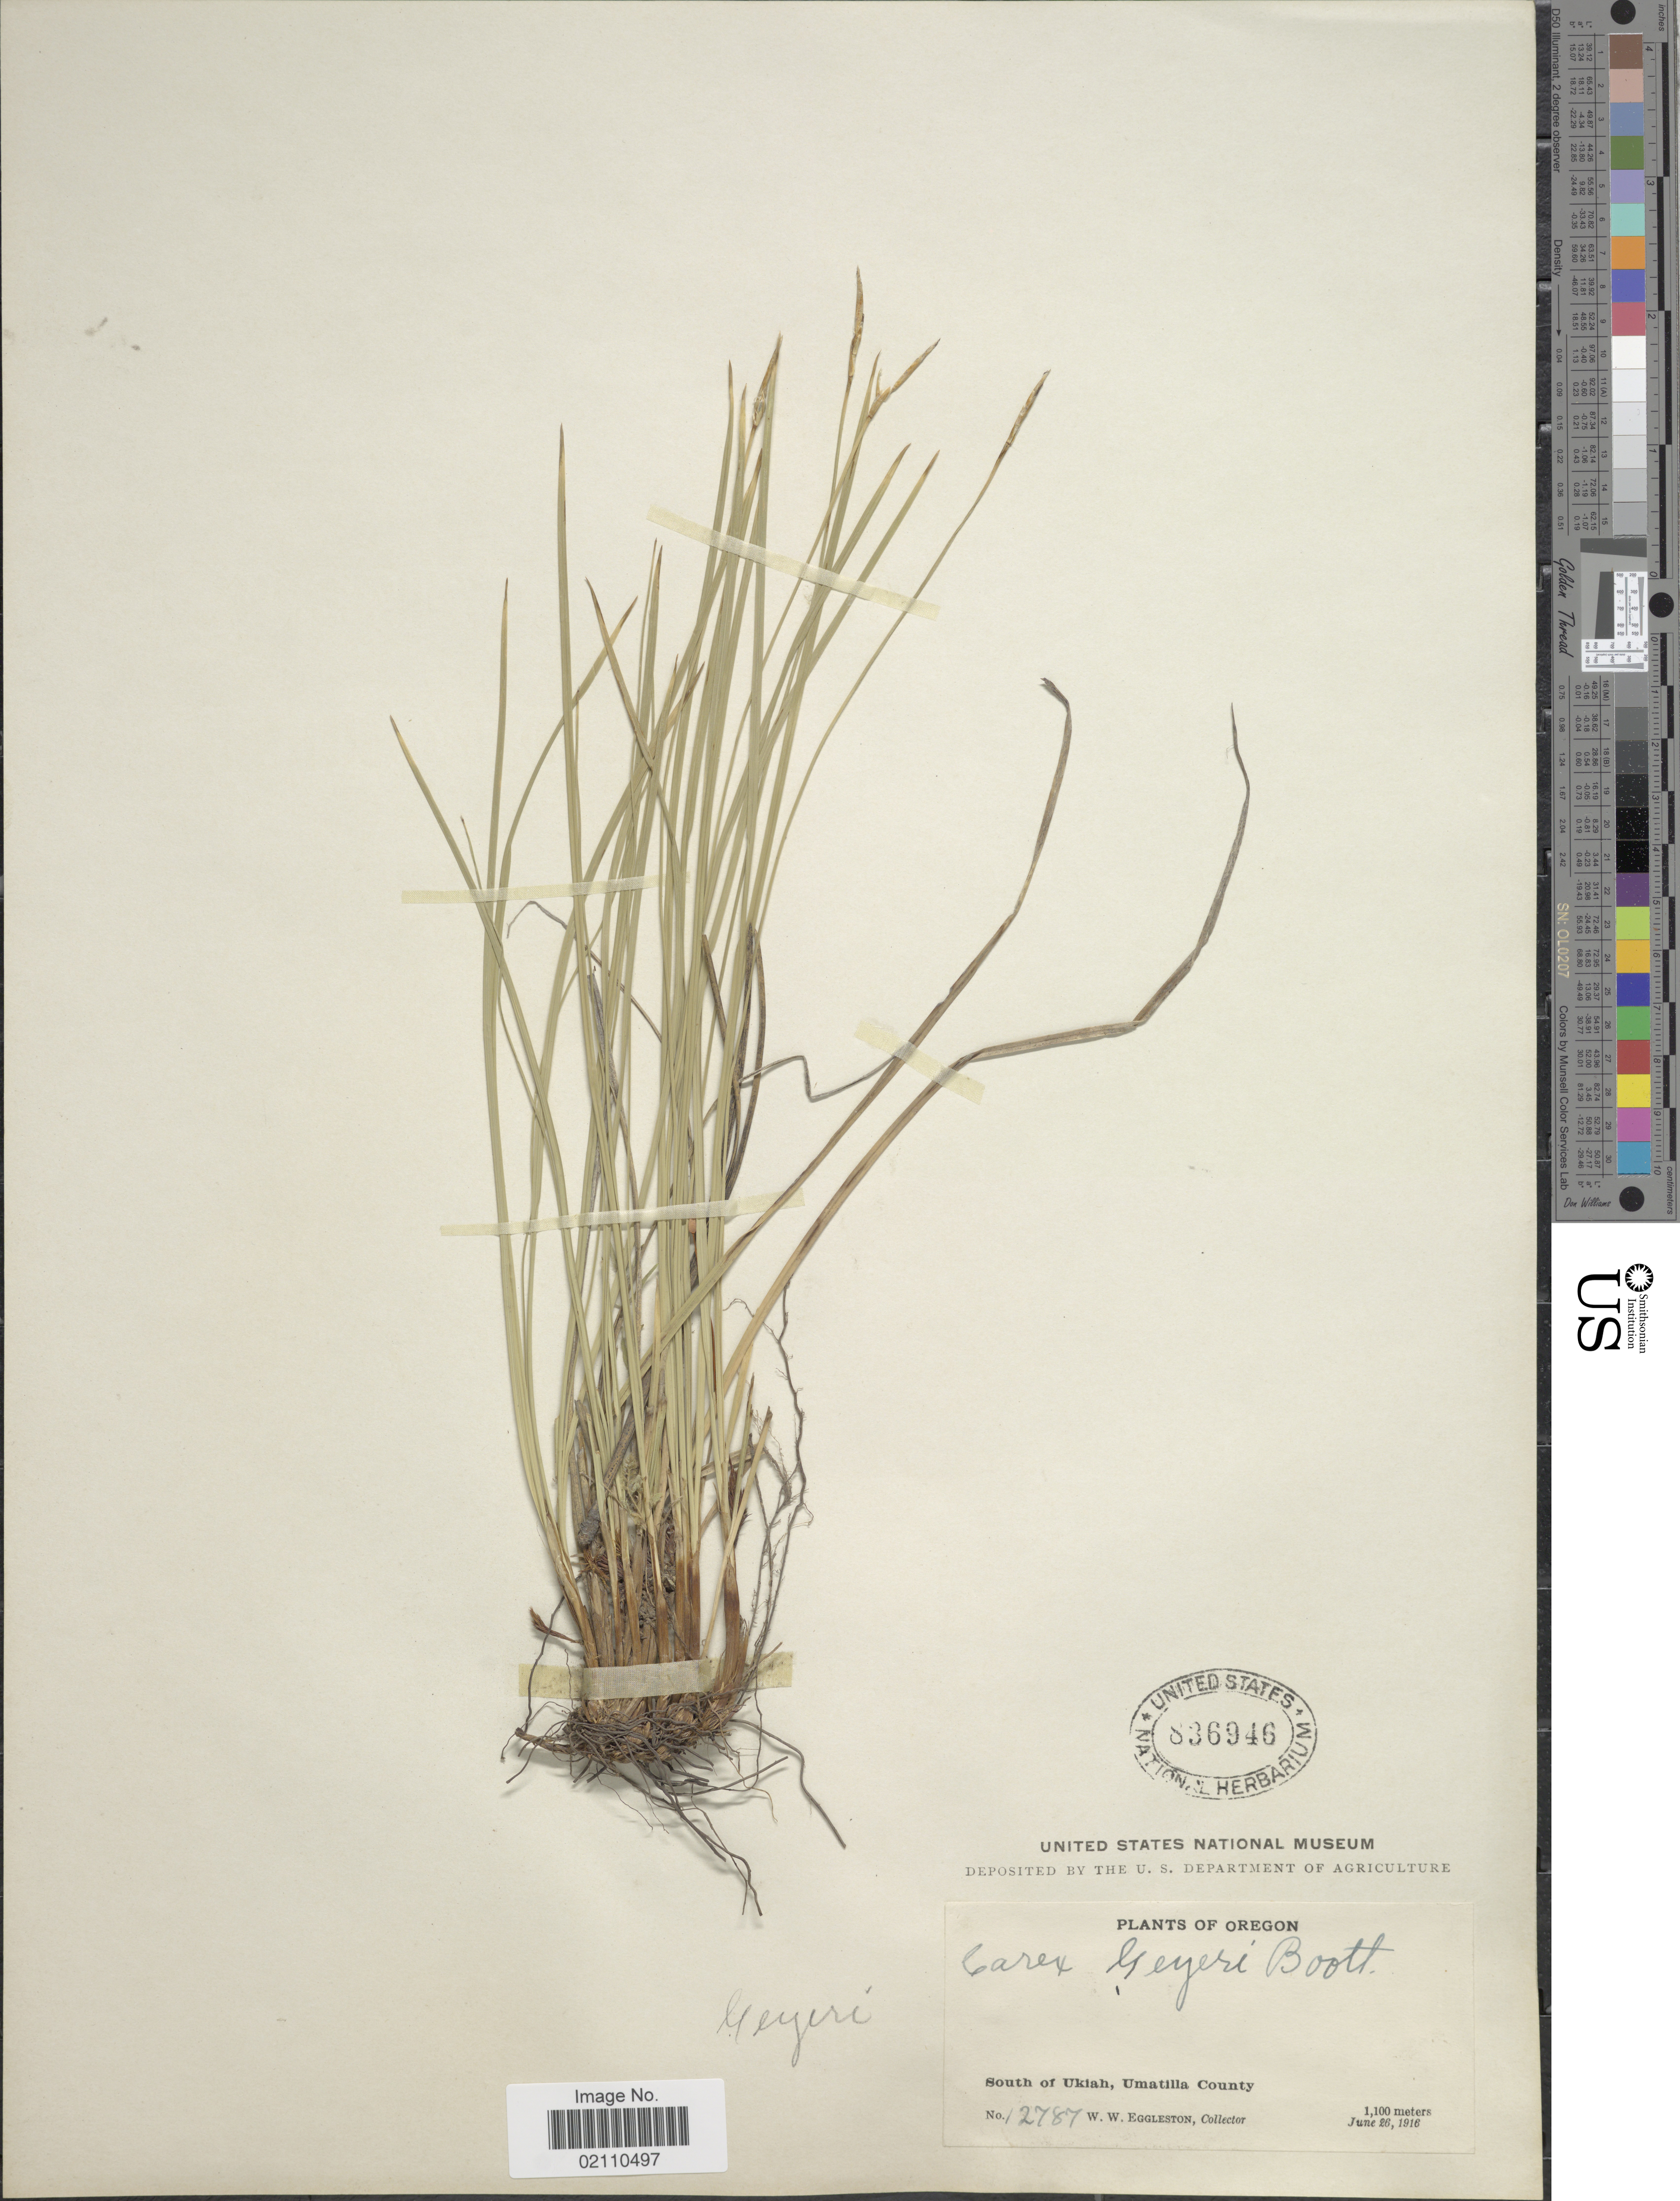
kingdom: Plantae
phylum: Tracheophyta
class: Liliopsida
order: Poales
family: Cyperaceae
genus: Carex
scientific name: Carex geyeri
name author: Boott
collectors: W. W. Eggleston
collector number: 12787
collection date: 1916-06-26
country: United States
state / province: Oregon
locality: South Of Ukiah, Umatilla County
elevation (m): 1100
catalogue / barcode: US 836946